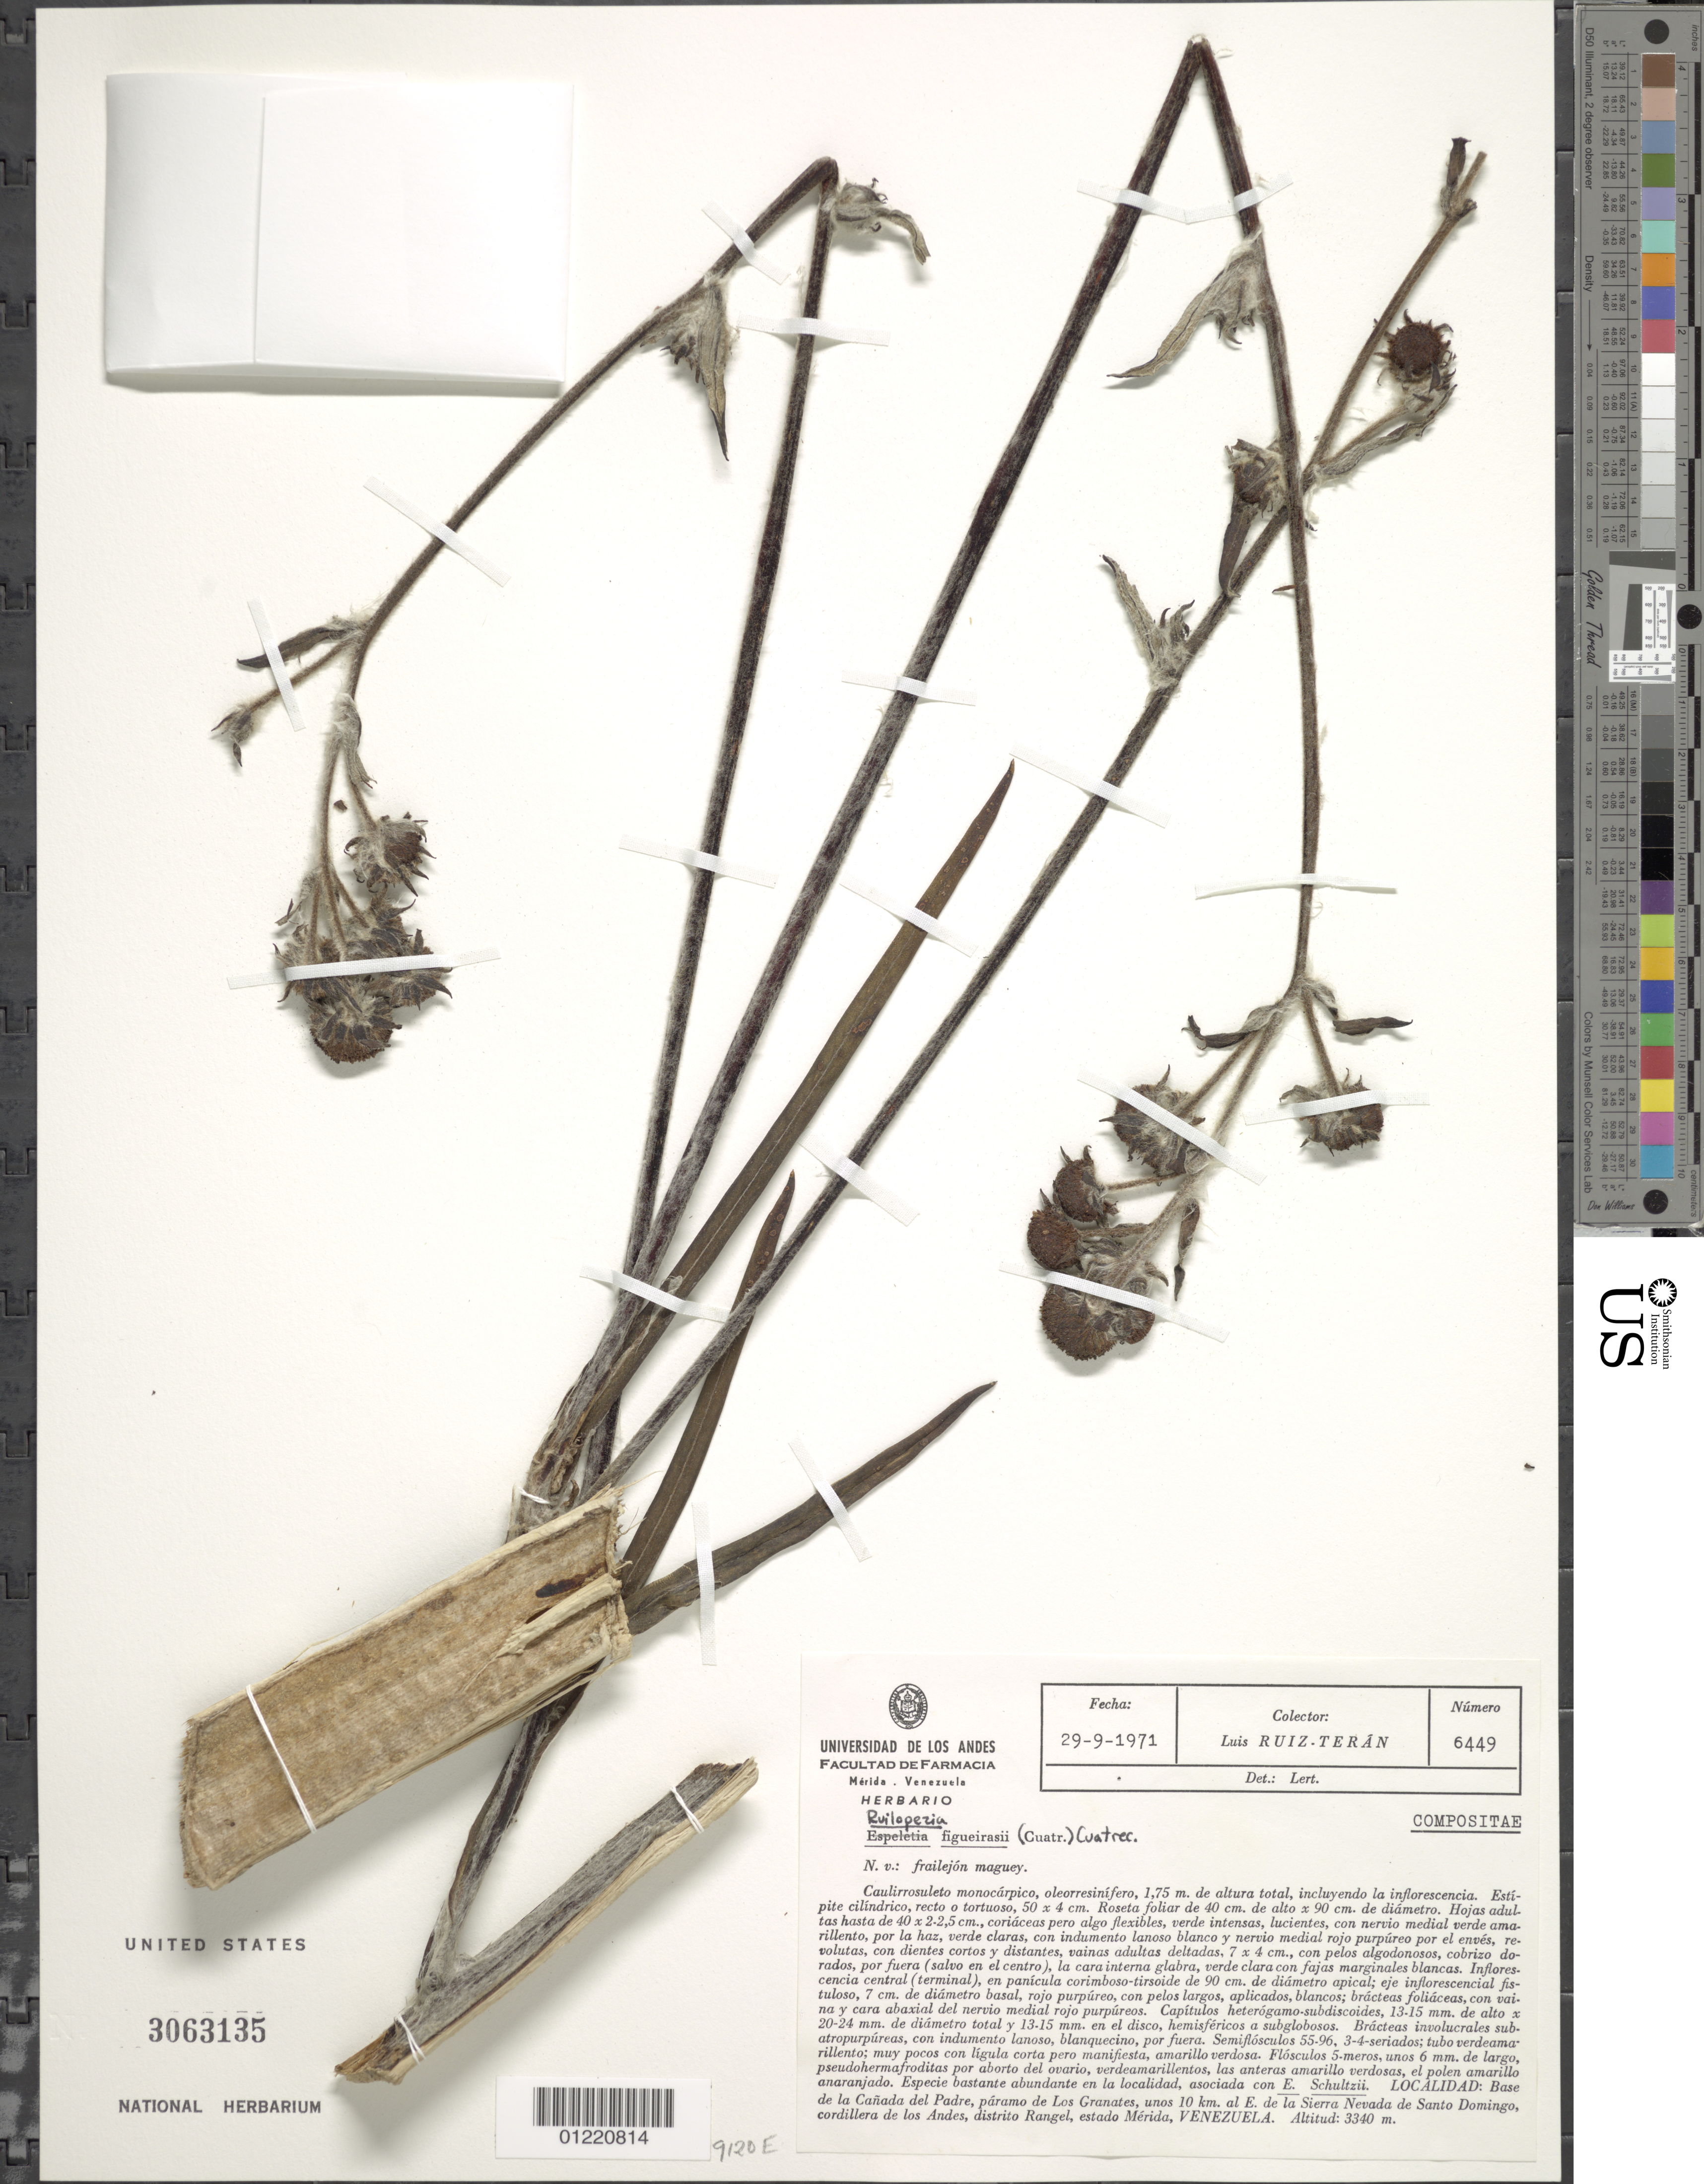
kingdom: Plantae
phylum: Tracheophyta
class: Magnoliopsida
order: Asterales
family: Asteraceae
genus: Ruilopezia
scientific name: Ruilopezia figueirasii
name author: (Cuatrec.) Cuatrec.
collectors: L. E. Ruíz-Terán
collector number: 6449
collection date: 1971-09-29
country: Venezuela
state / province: Mérida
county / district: Rangel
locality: Base de la Cañada del Padre, páramo de Los Granates, unos 10 km al E de la Sierra Nevada de Santo Domingo, cordillera de los Andes.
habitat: paramo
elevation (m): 3340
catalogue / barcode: US 3063135